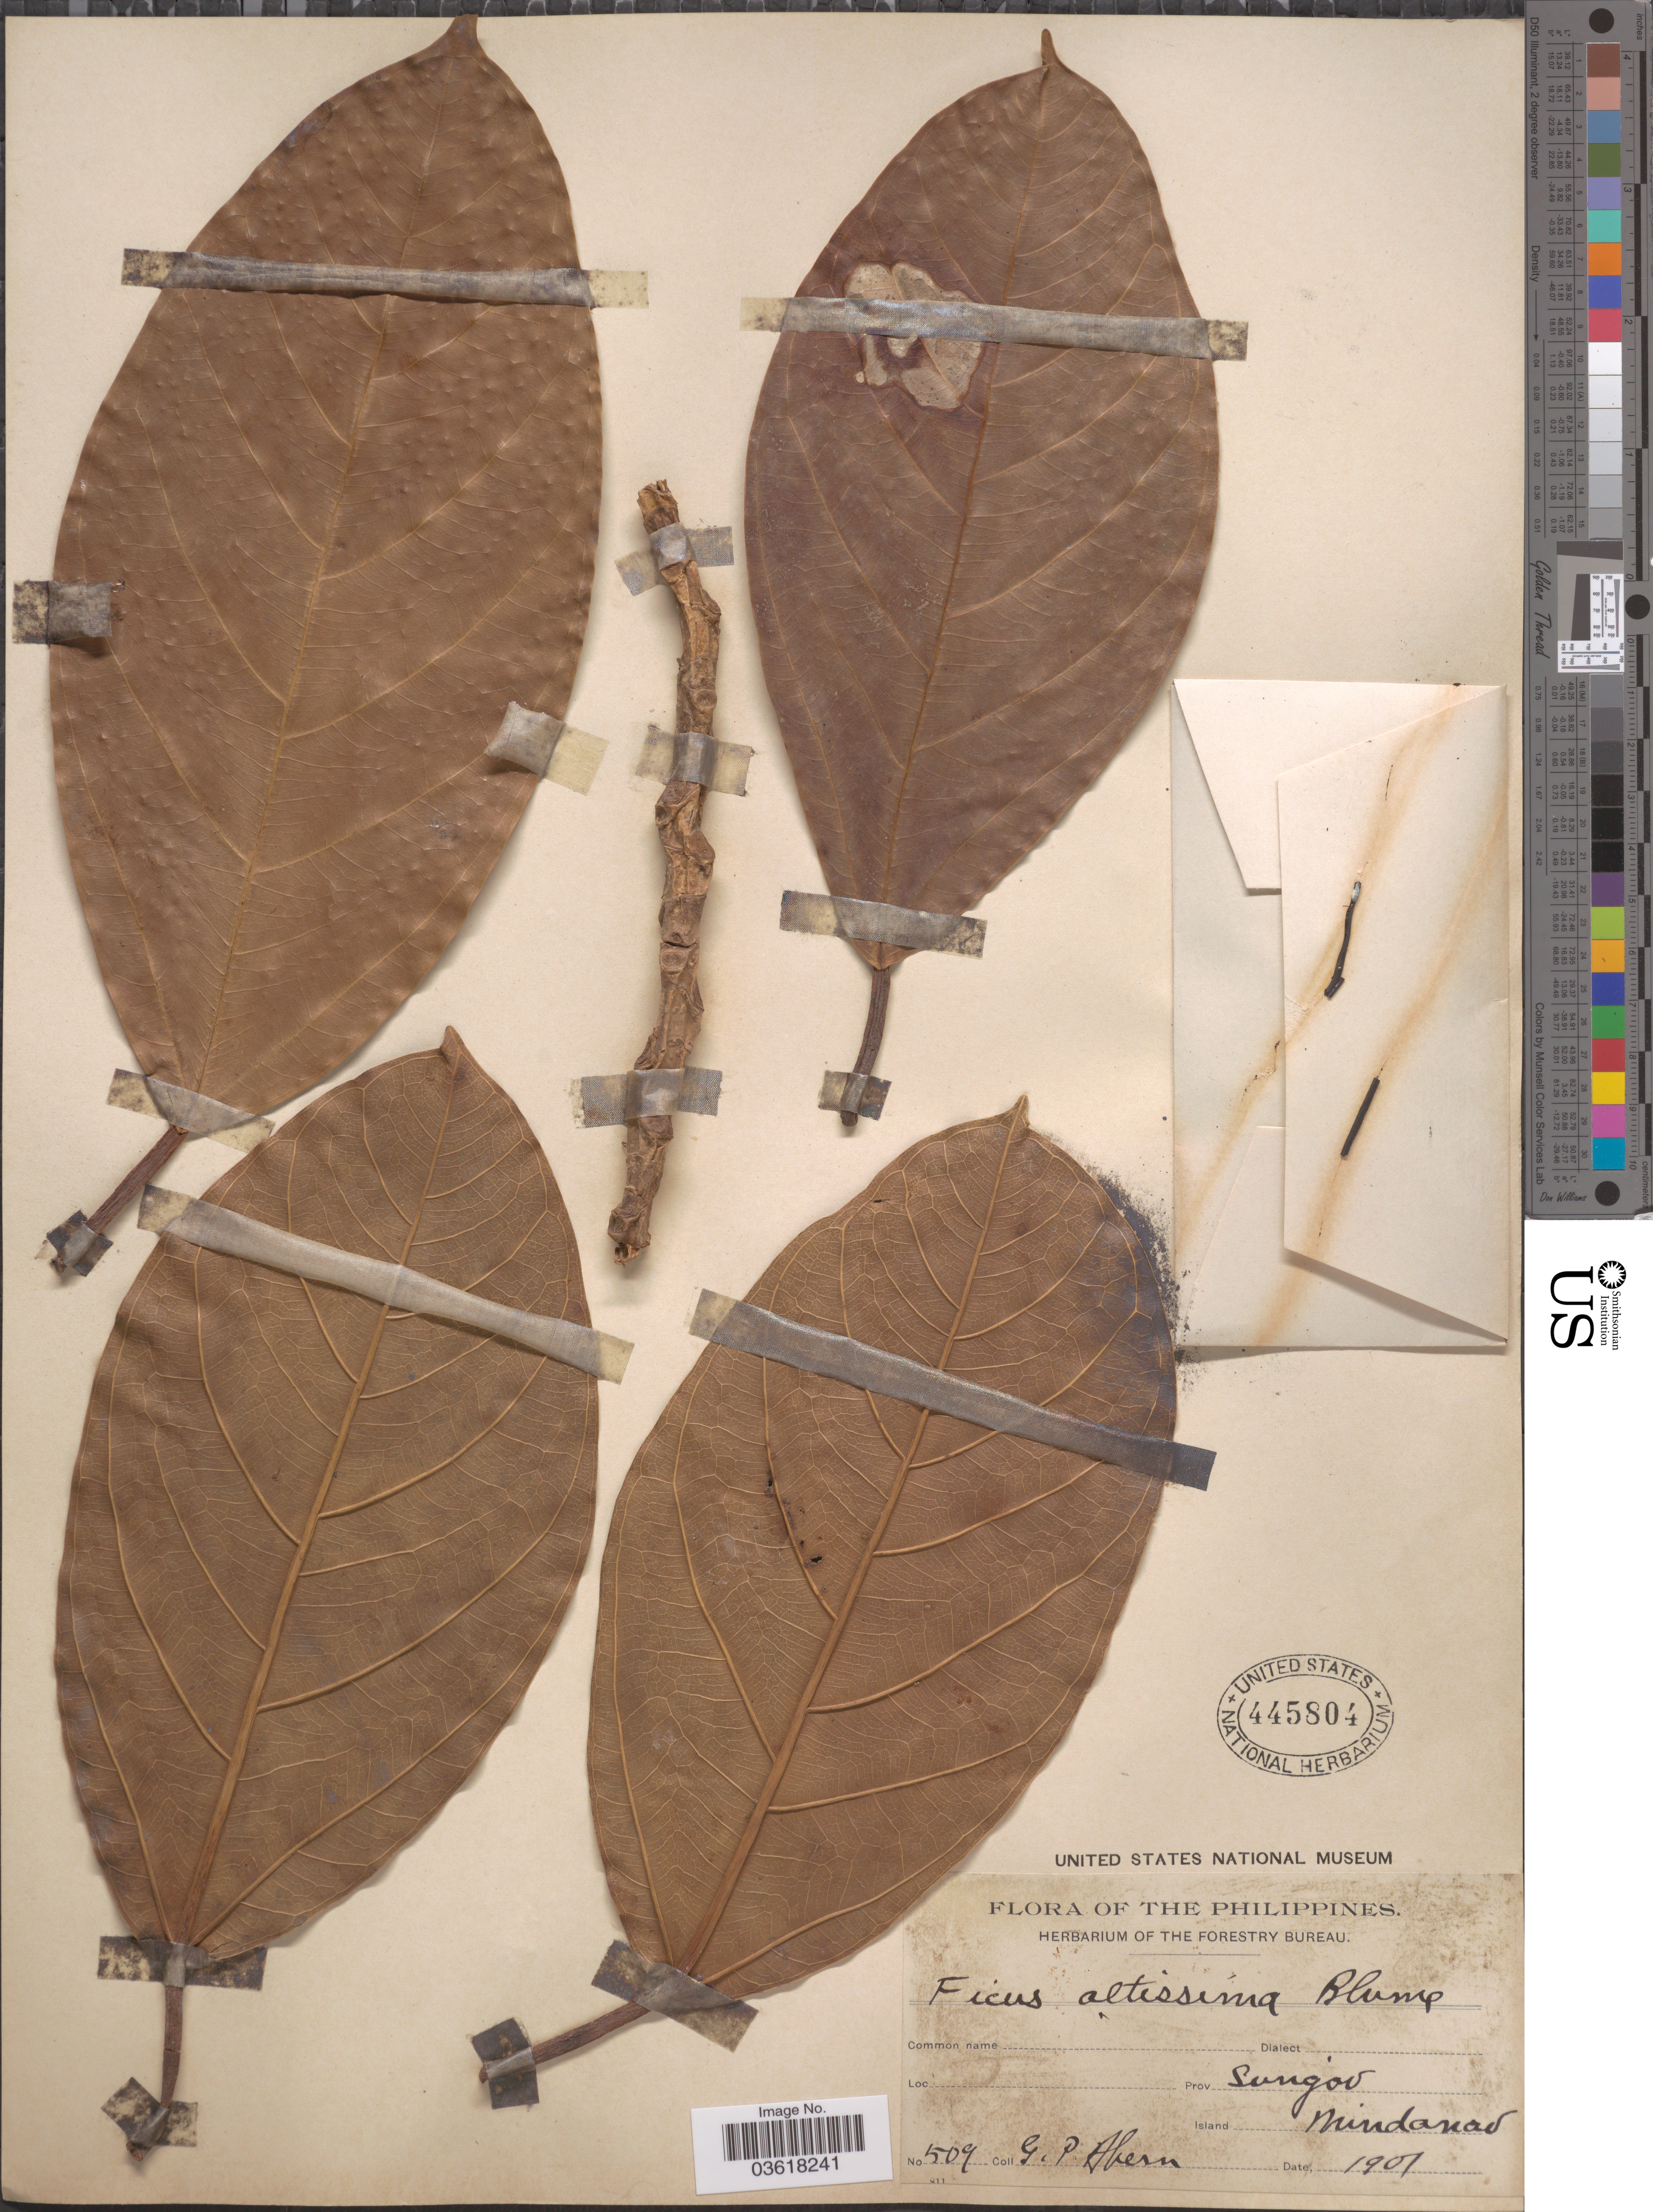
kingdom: Plantae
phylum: Tracheophyta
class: Magnoliopsida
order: Rosales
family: Moraceae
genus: Ficus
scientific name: Ficus altissima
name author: Blume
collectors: G. Ahern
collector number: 509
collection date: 1901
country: Philippines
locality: Prov. Sungao. Island Mindanao.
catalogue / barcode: US 445804